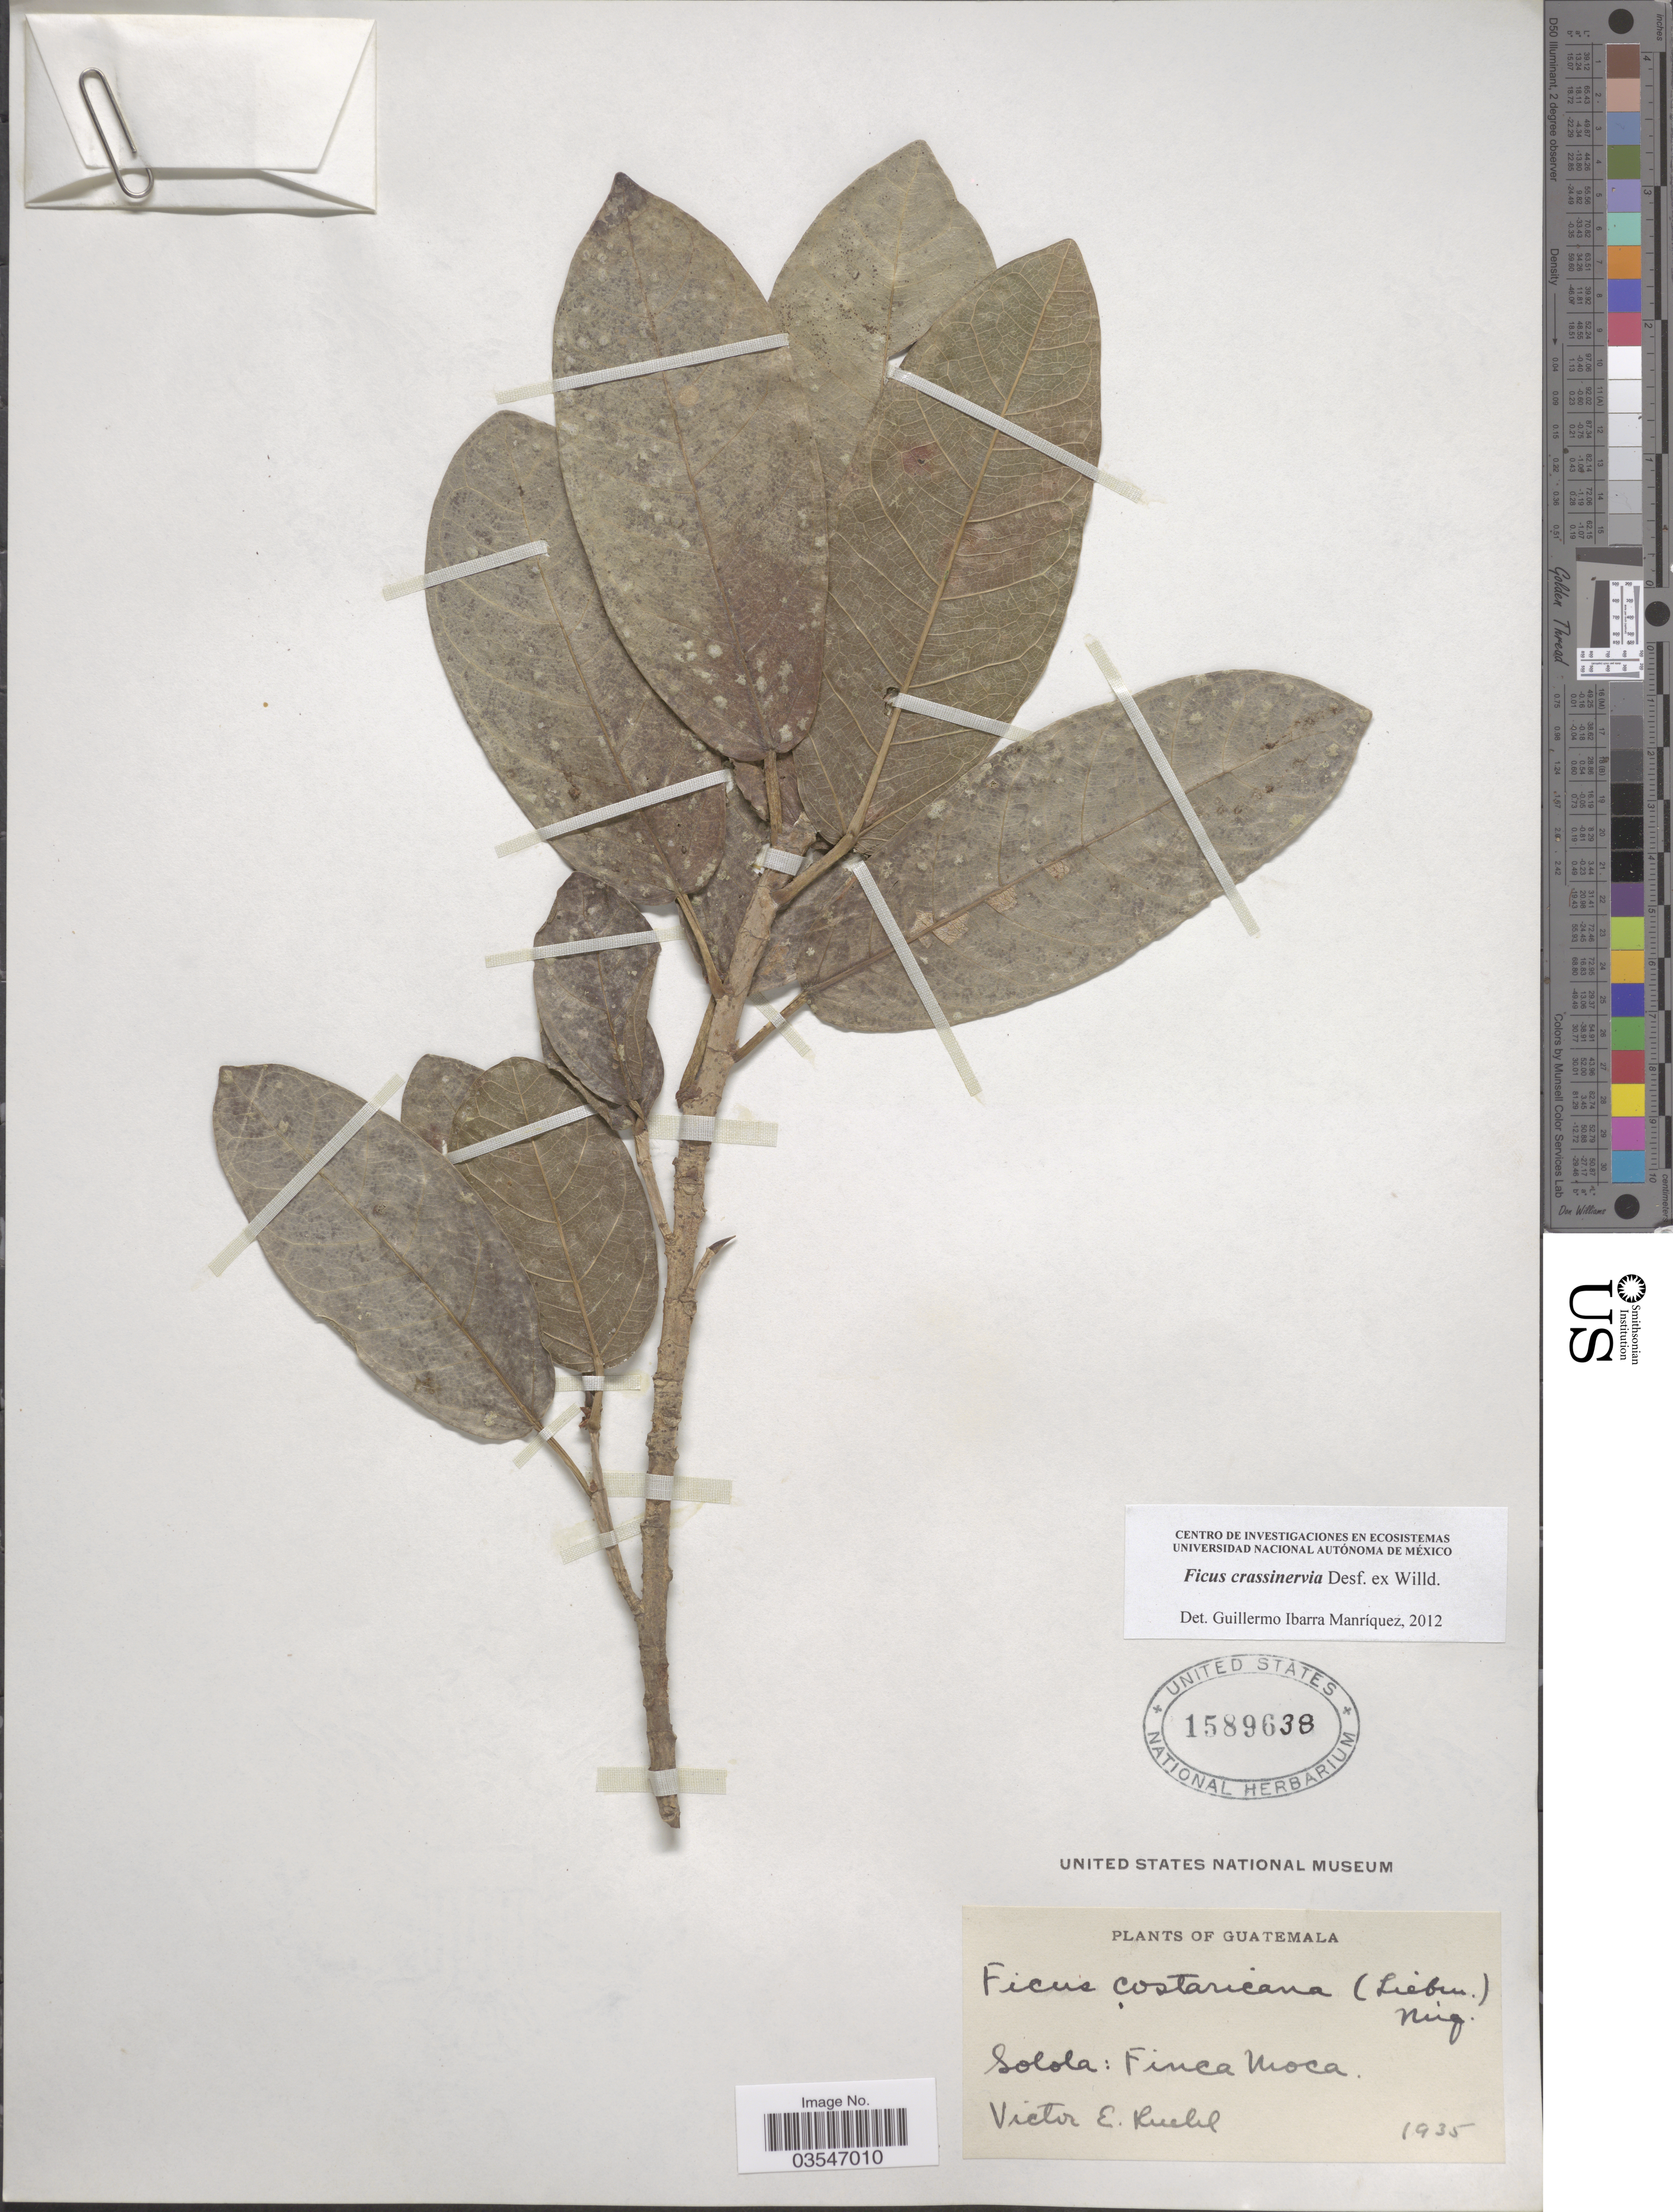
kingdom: Plantae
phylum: Tracheophyta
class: Magnoliopsida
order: Rosales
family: Moraceae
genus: Ficus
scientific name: Ficus crassinervia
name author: Desf. ex Willd.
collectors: V. Ruehl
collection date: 1935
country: Guatemala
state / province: Solola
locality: Finca Moca.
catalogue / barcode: US 1589638